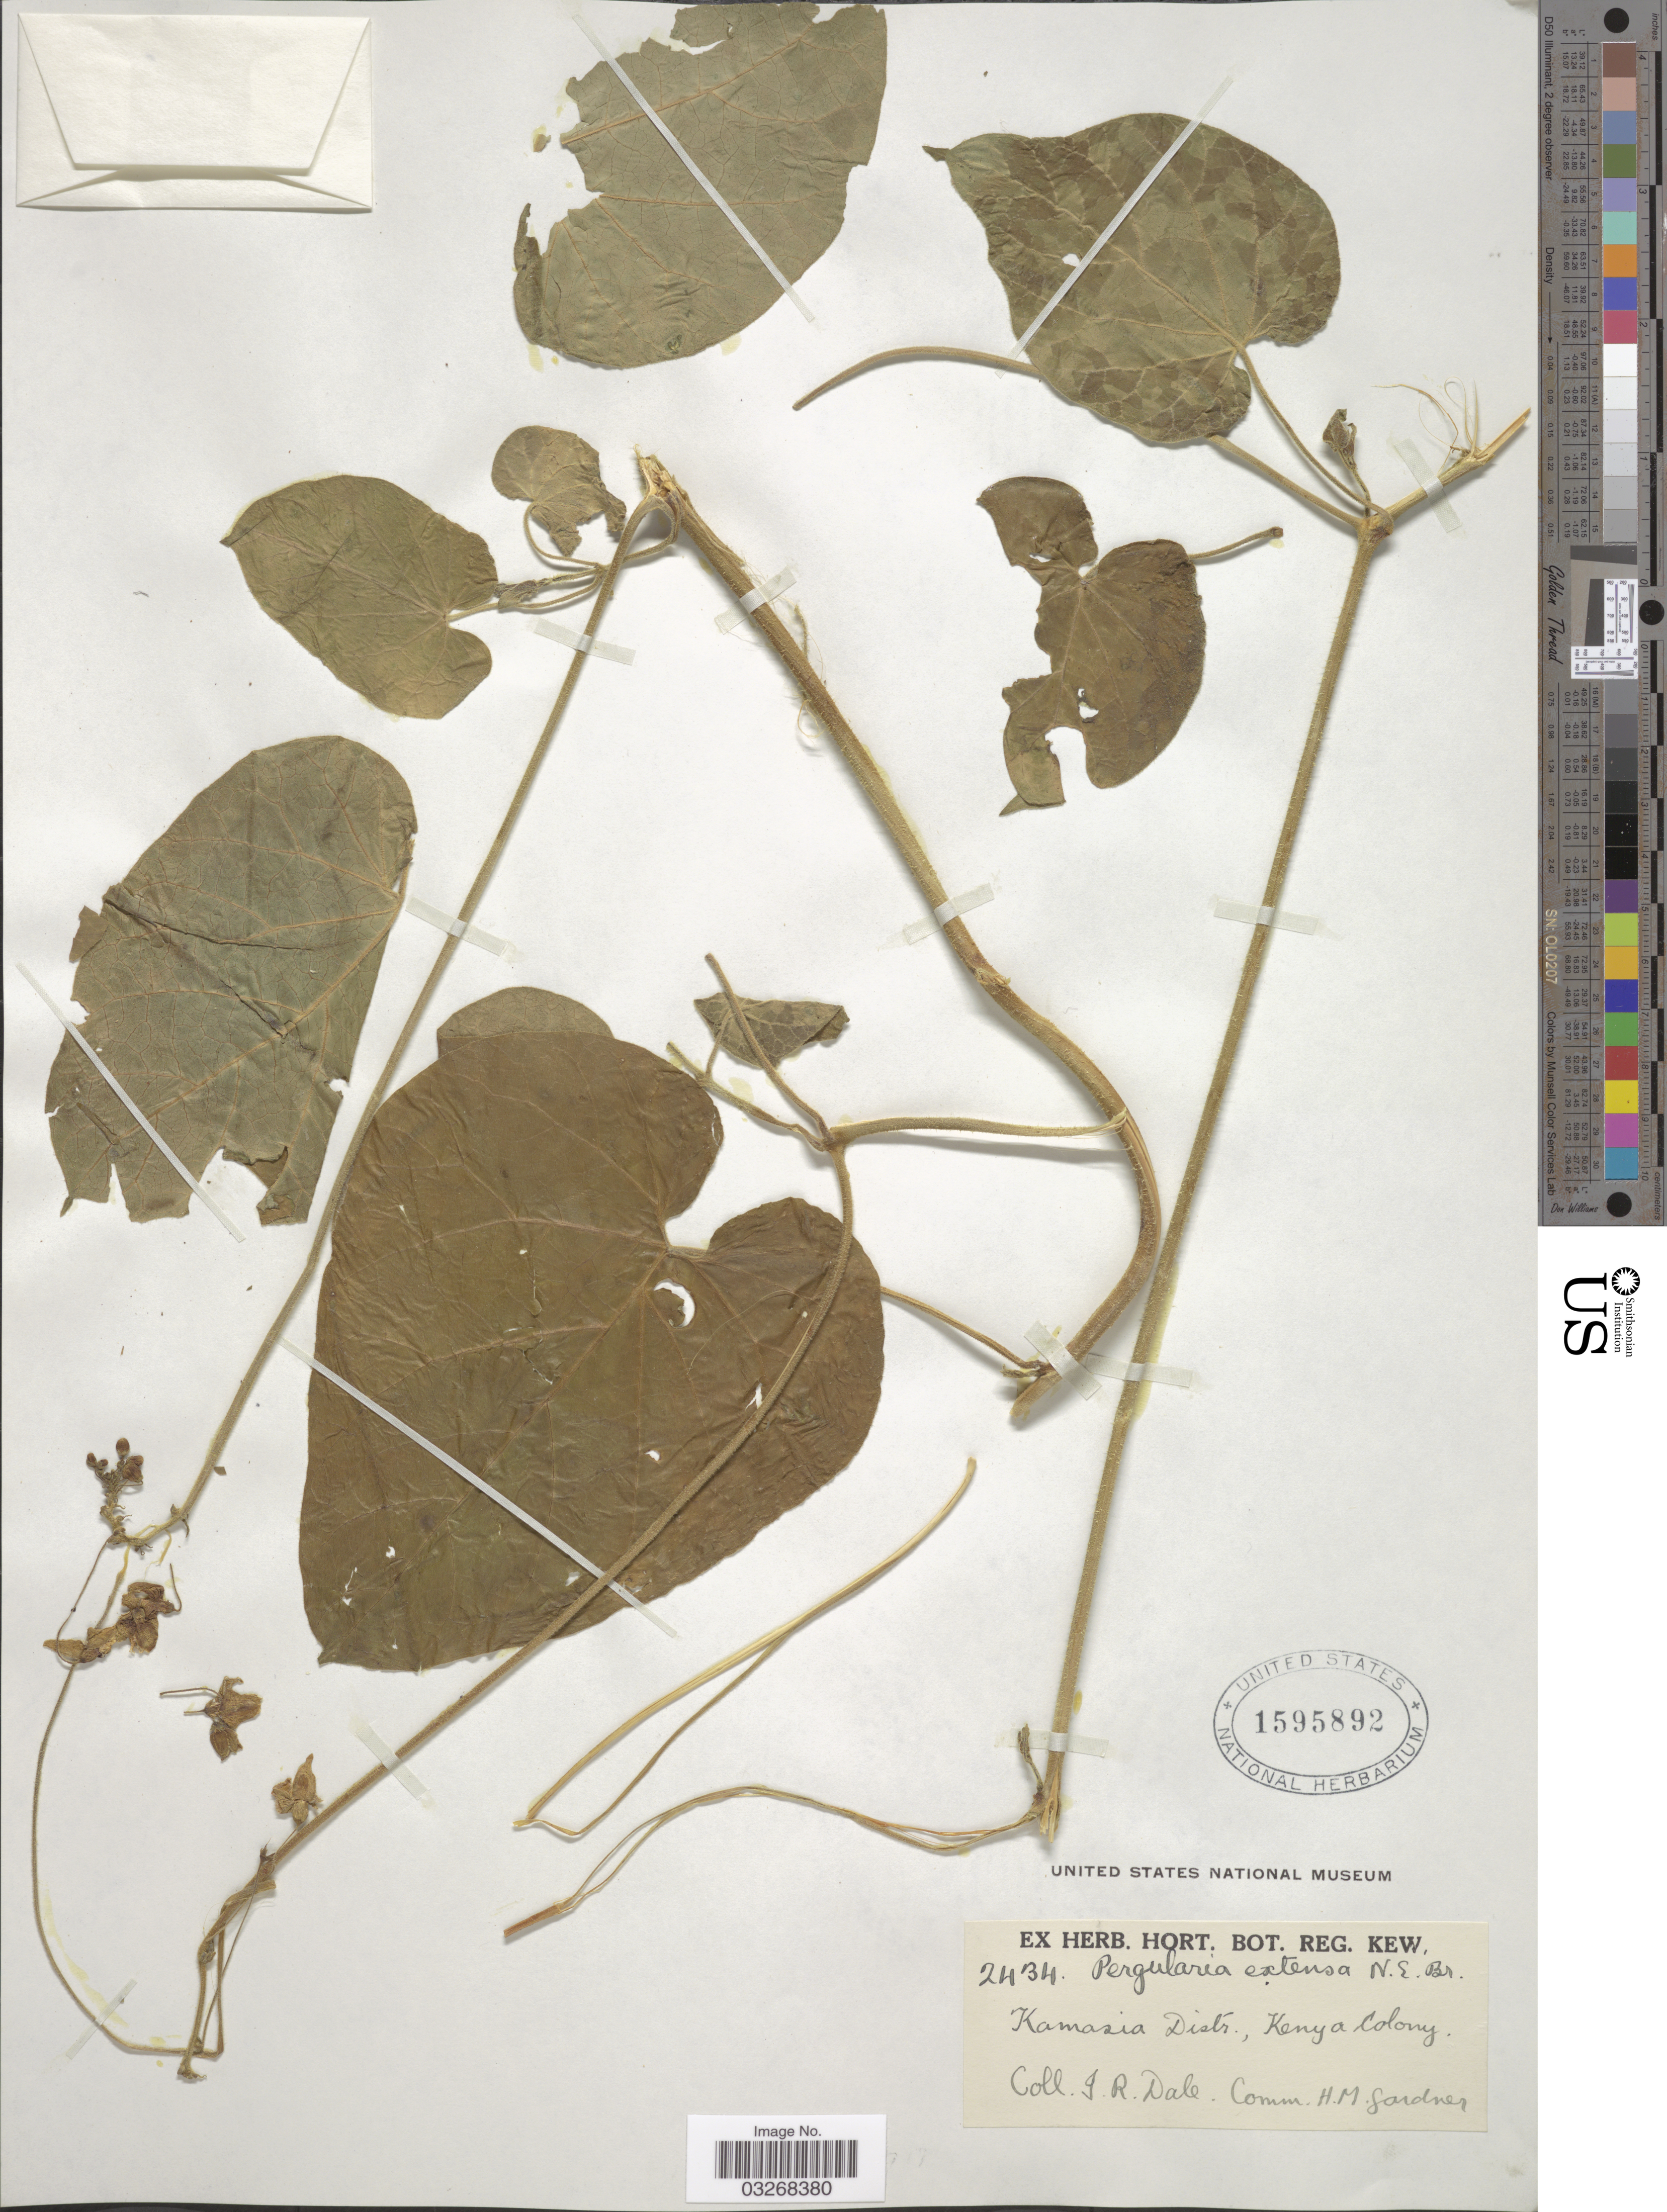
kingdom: Plantae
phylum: Tracheophyta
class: Magnoliopsida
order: Gentianales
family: Apocynaceae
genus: Pergularia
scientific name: Pergularia extensa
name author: (Jacq.) N.E. Br.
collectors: J. Dale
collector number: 2434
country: Kenya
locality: Kamasia Distr.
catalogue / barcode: US 1595892